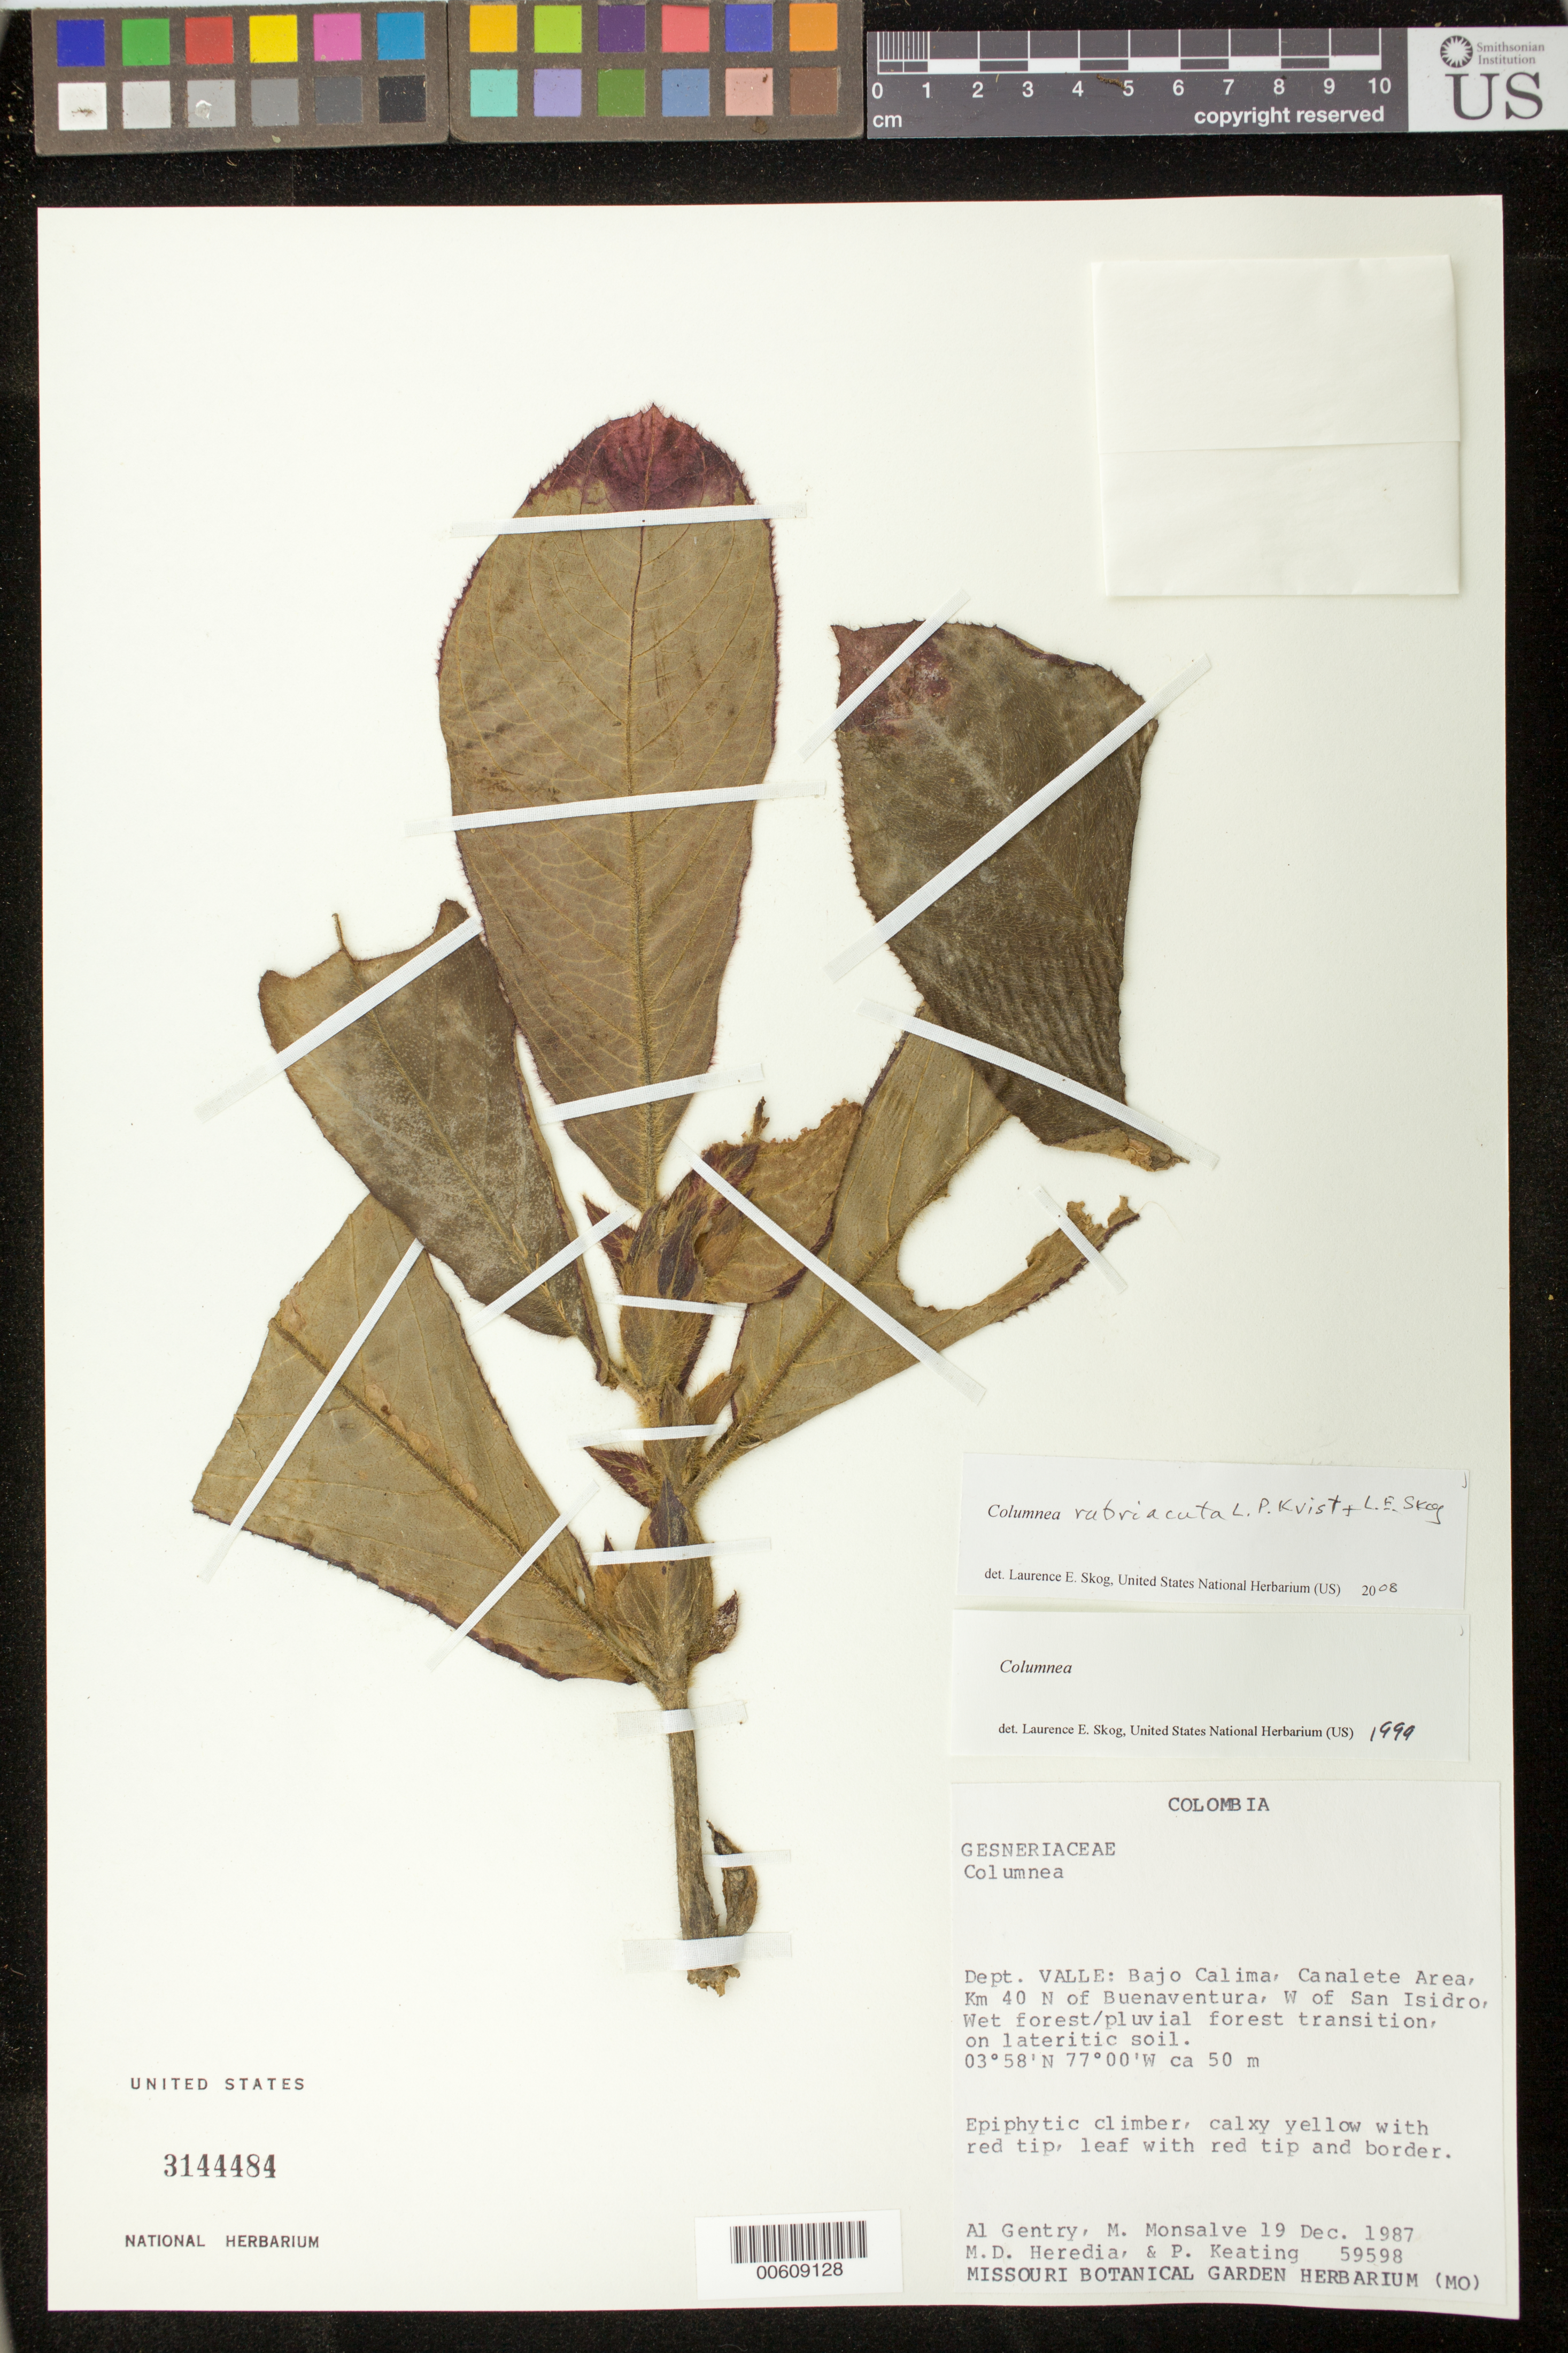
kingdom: Plantae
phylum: Tracheophyta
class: Magnoliopsida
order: Lamiales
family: Gesneriaceae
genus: Columnea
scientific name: Columnea rubriacuta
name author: (Wiehler) L.P. Kvist & L.E. Skog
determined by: Skog, Laurence E.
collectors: A. H. Gentry, M. Monsalve, M. Heredia & P. Keating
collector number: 59598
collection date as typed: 19 Dec 1987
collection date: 1987-12-19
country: Colombia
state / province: Valle del Cauca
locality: Bajo Calima, Canalete Area, Km 40 N of Buenaventura, W of San Isidro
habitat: Wet forest/pluvial forest transition, on lateritic soil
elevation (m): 50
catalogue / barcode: US 3144484